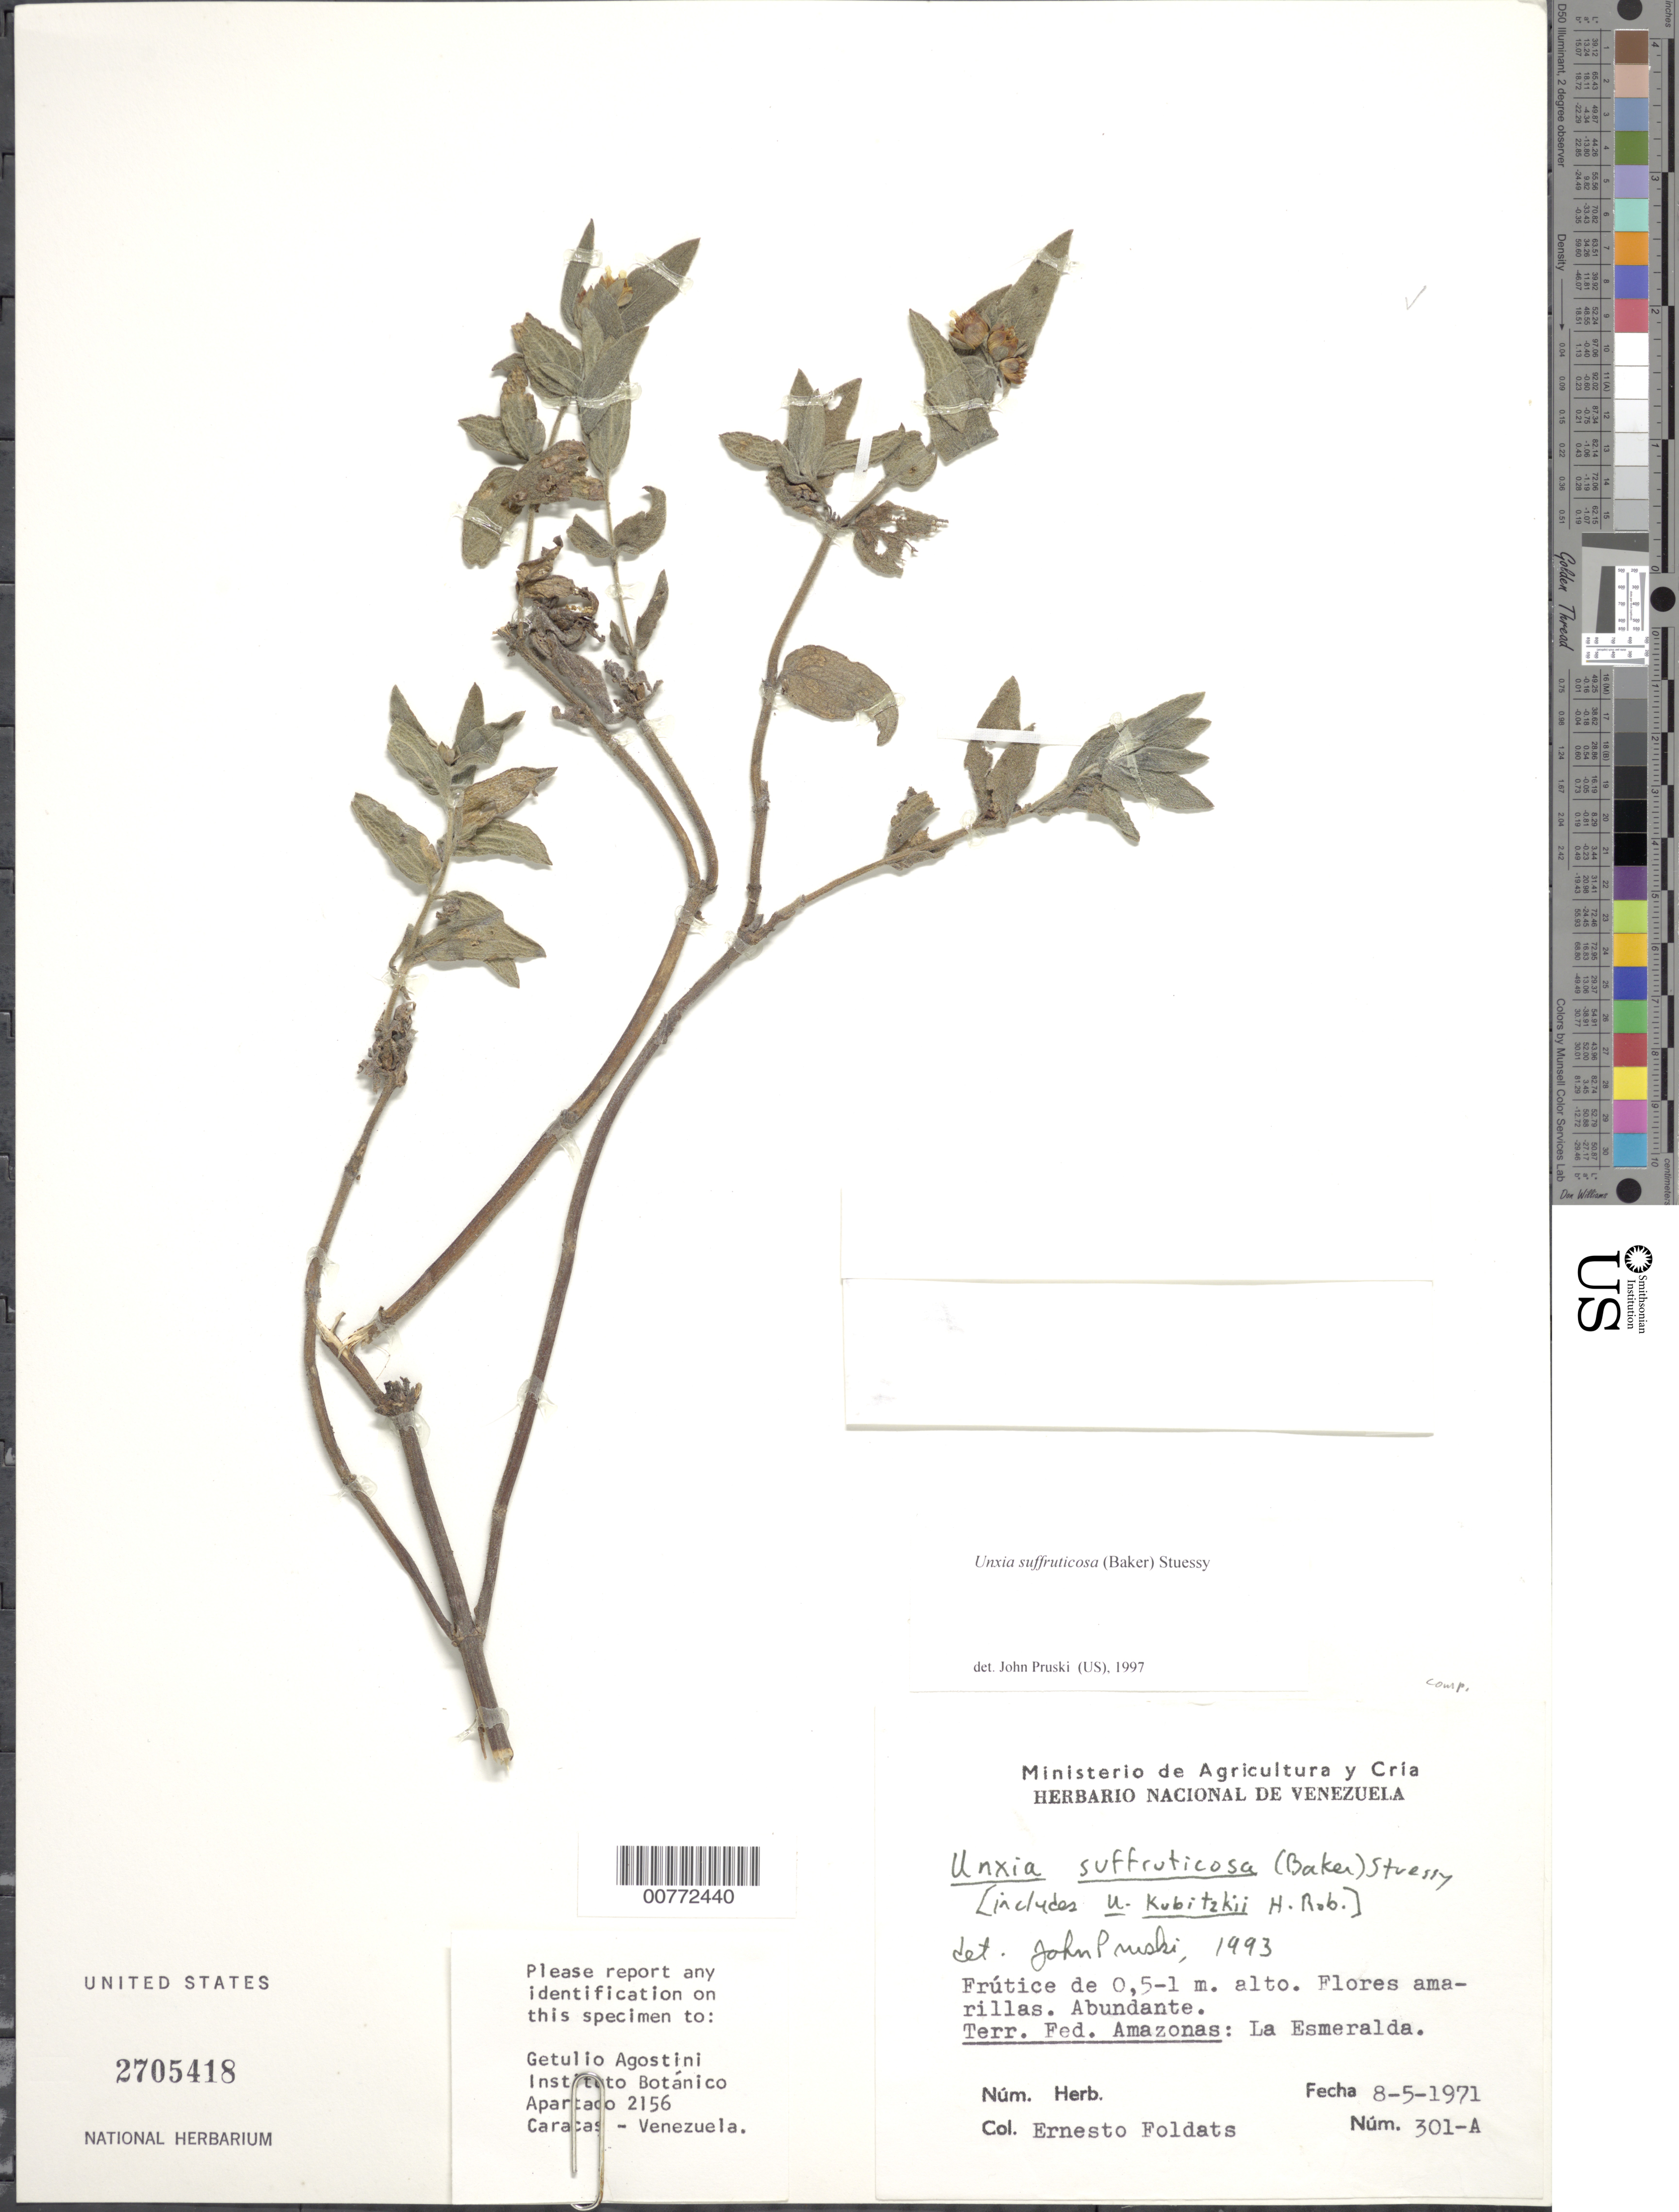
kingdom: Plantae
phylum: Tracheophyta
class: Magnoliopsida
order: Asterales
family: Asteraceae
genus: Unxia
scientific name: Unxia suffruticosa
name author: (Baker) Steussy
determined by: Pruski, J. F.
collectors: E. Foldats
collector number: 301 A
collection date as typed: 8-May-71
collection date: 1971-05-08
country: Venezuela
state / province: Amazonas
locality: La Esmeralda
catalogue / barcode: US 2705418